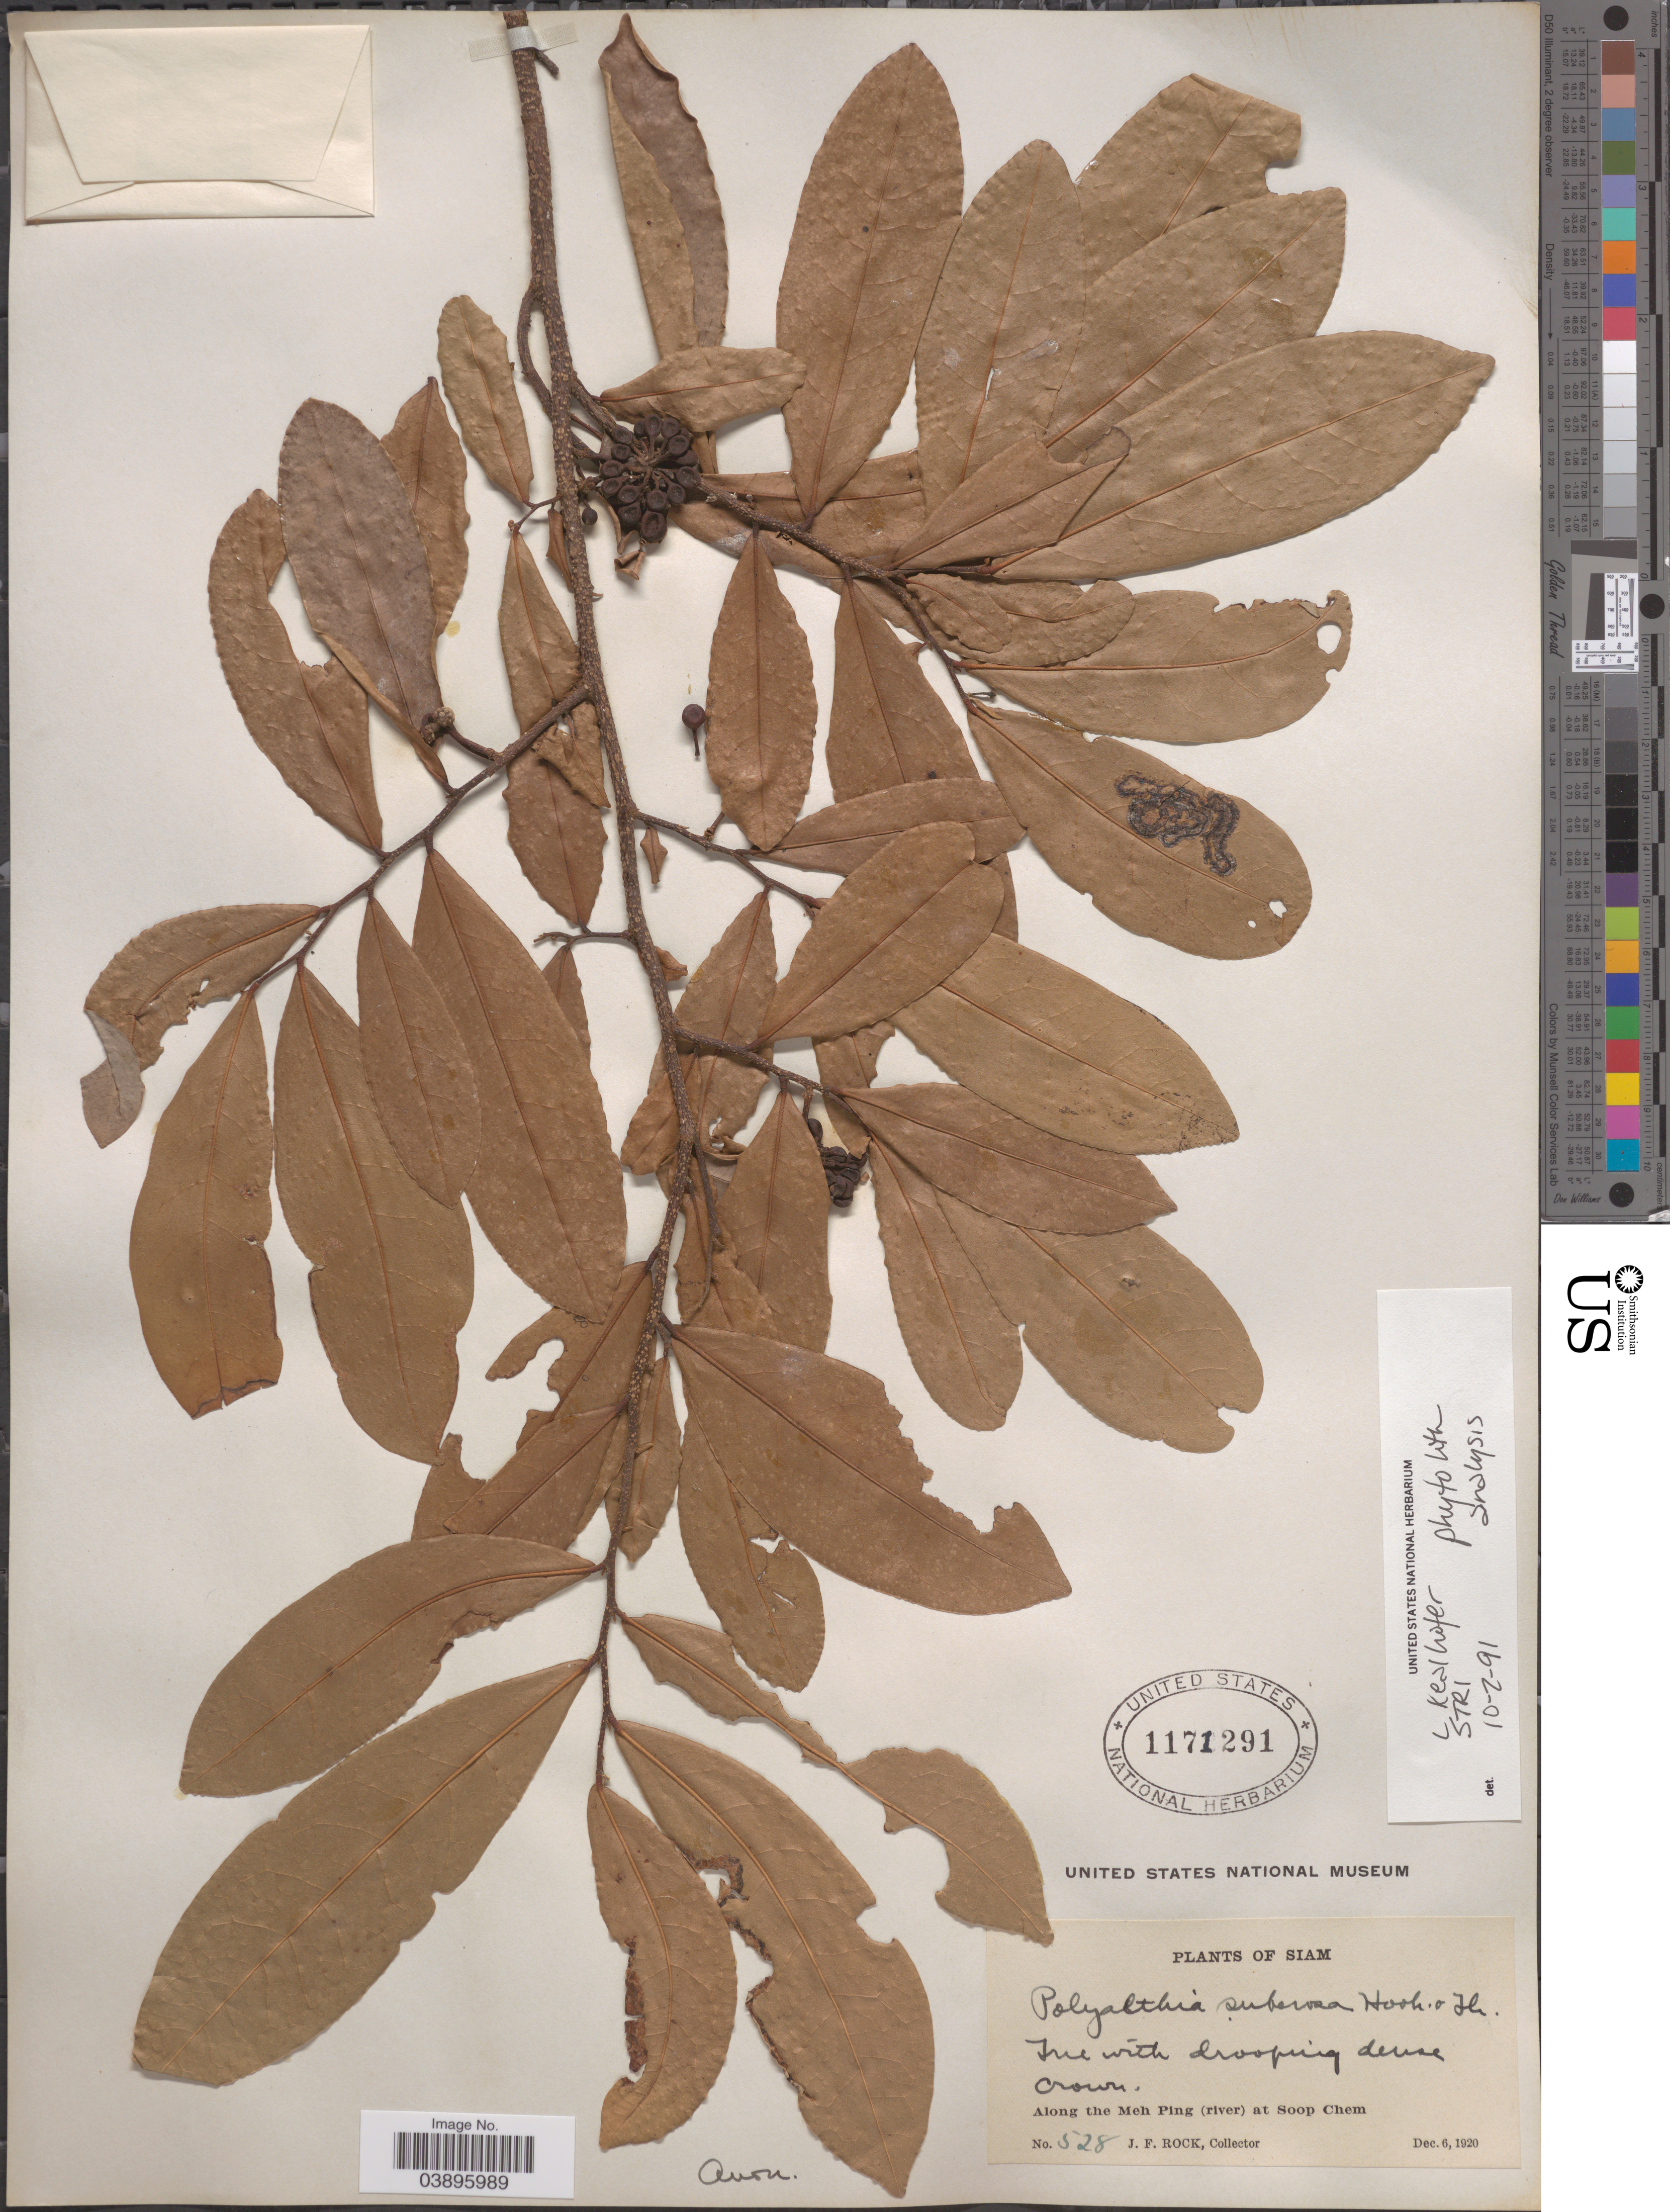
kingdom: Plantae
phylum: Tracheophyta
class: Magnoliopsida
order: Magnoliales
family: Annonaceae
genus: Polyalthia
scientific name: Polyalthia suberosa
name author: (Roxb.) Thwaites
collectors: J. Rock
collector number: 528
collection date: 1920-12-06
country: Thailand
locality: Siam. Along the Meh Ping (river) at Soop Chem.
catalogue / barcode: US 1171291